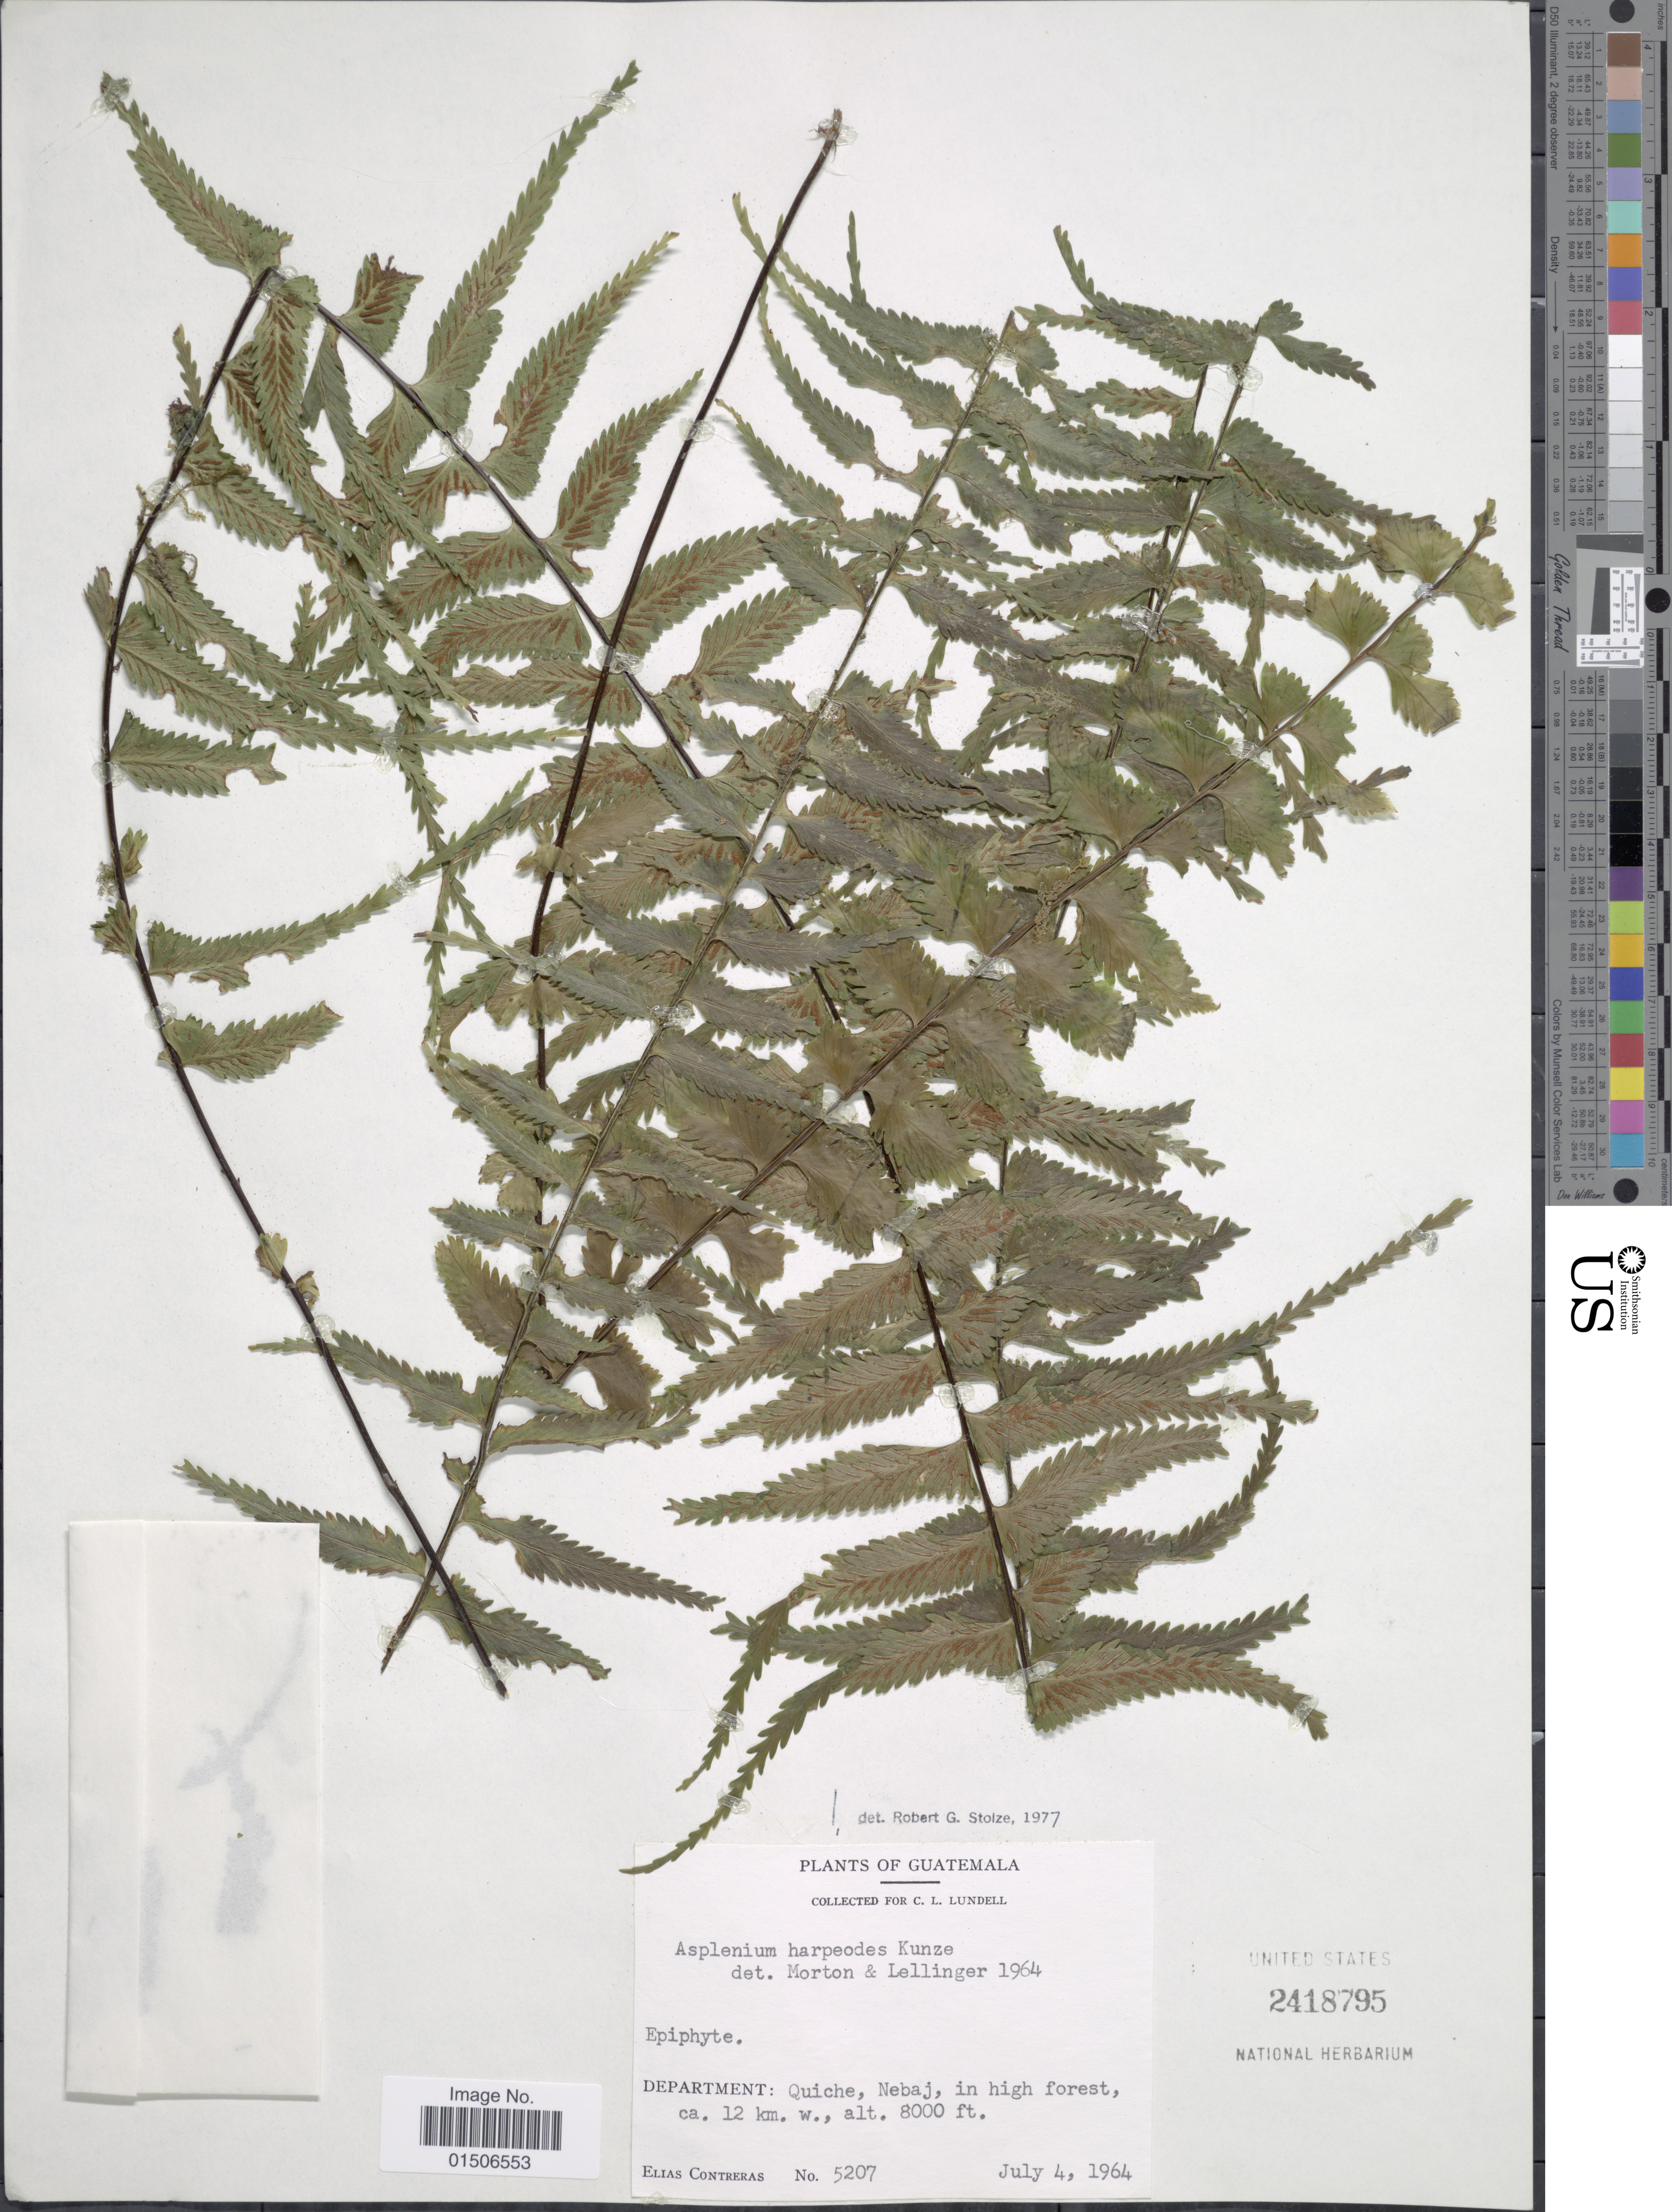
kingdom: Plantae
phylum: Tracheophyta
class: Polypodiopsida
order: Polypodiales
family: Aspleniaceae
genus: Asplenium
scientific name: Asplenium harpeodes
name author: Kunze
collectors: E. Contreras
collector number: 5207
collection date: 1964-07-04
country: Guatemala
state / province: El Quiché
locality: Department: Quiche, Nebaj, in high forest, ca. 12 km w.,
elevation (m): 2438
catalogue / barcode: US 2418795